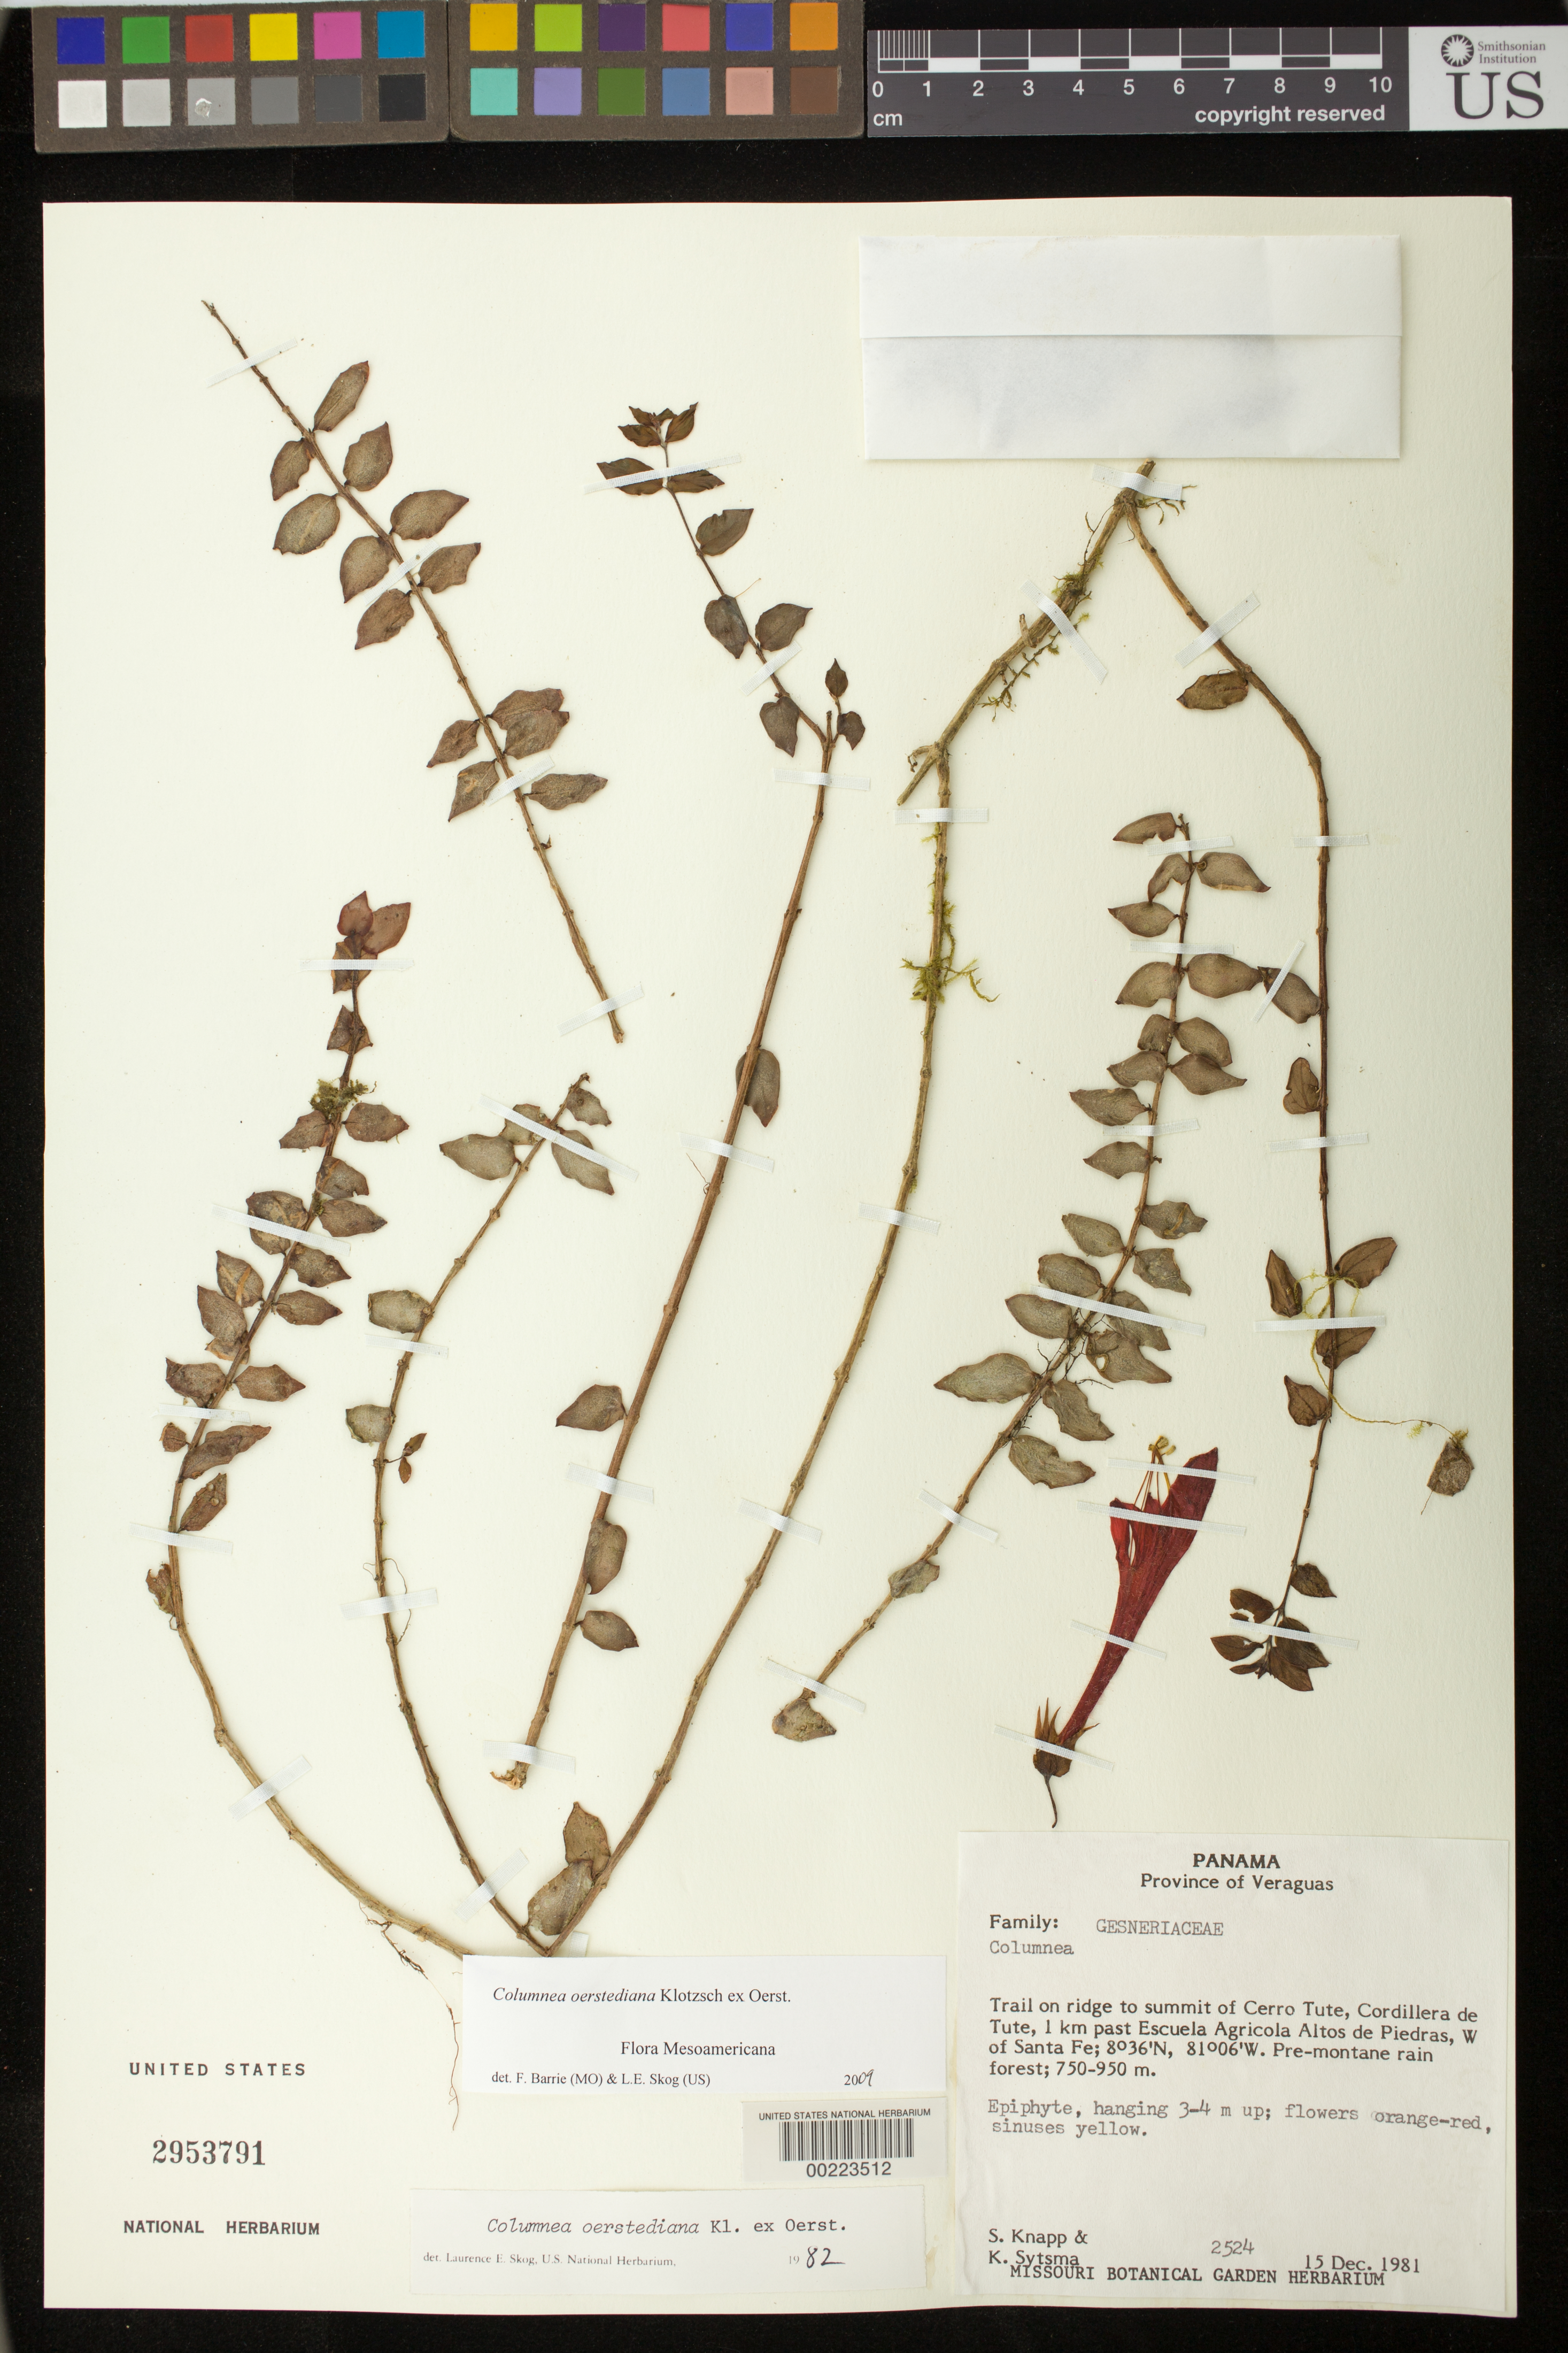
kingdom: Plantae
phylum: Tracheophyta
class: Magnoliopsida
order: Lamiales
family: Gesneriaceae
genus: Columnea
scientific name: Columnea oerstediana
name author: Klotzsch ex Oerst.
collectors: S. Knapp & K. J. Sytsma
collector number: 2524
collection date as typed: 15 Dec 1981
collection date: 1981-12-15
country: Panama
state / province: Veraguas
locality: Trail on ridge to summit of Cerro Tute, Cordillera de Tute, 1 km past Escuela Agricola Altos de Piedras, W of Santa Fe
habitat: Pre-montane rain forest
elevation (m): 750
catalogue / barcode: US 2953791